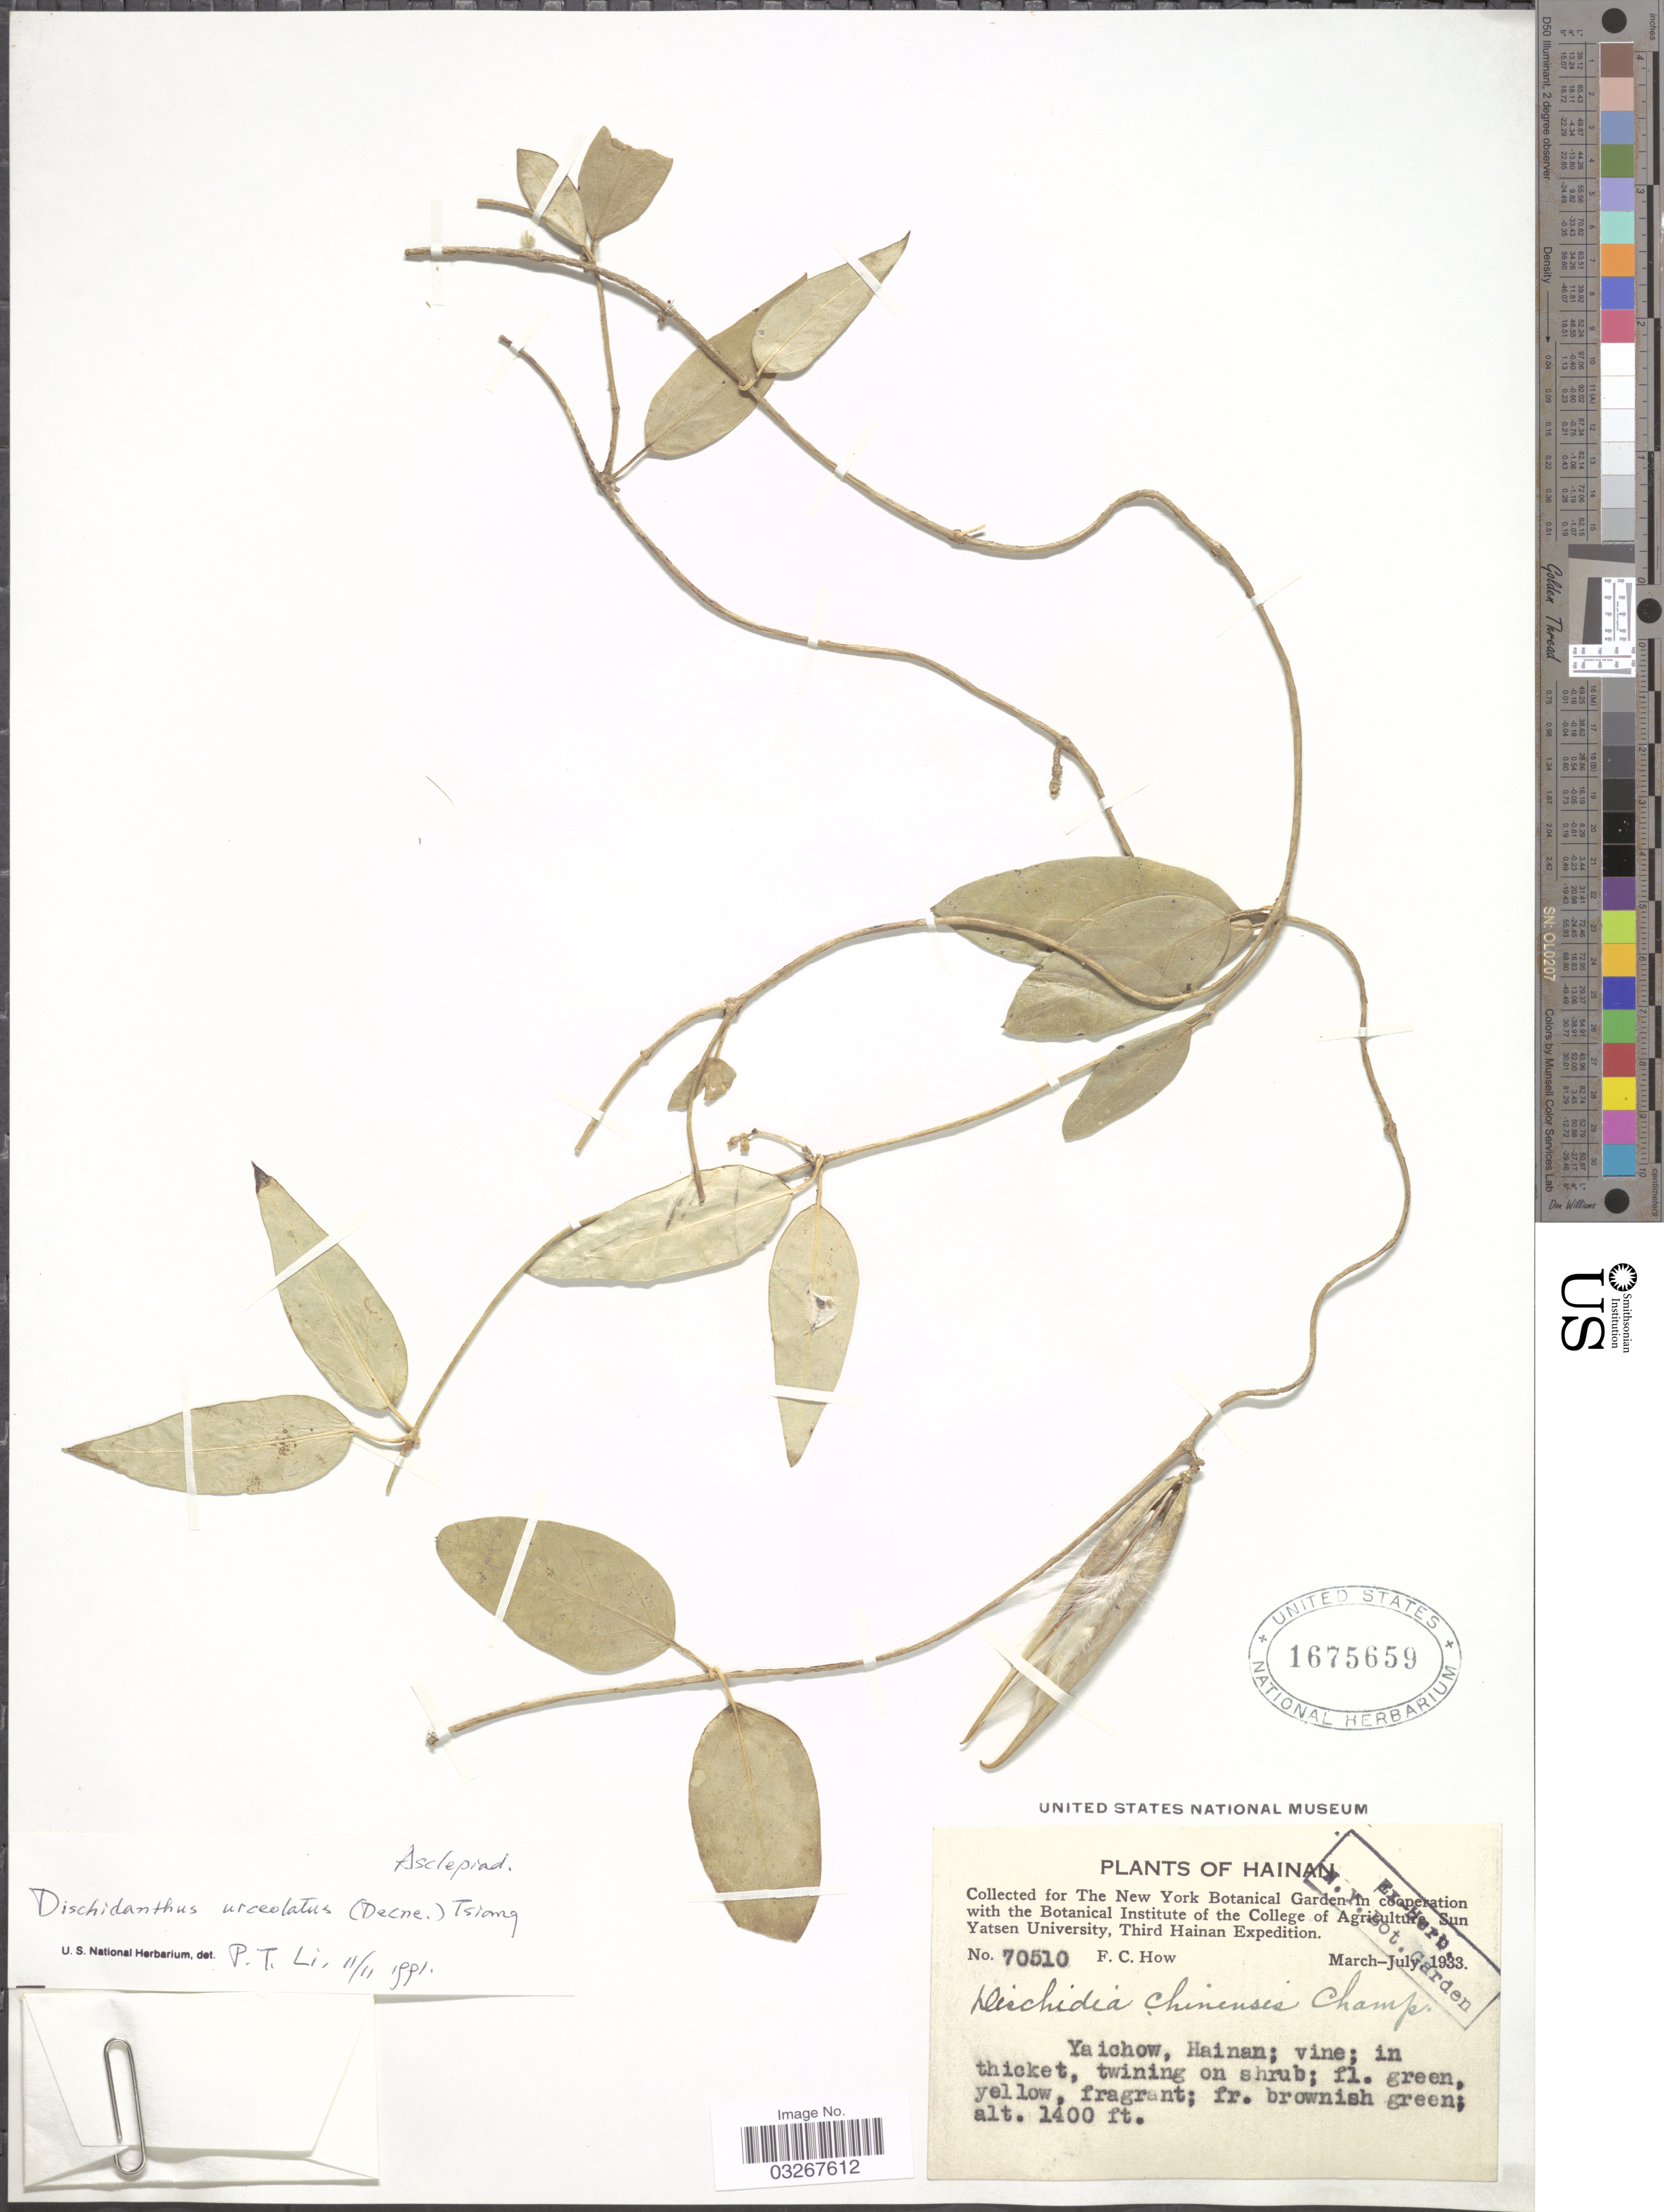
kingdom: Plantae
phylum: Tracheophyta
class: Magnoliopsida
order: Gentianales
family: Apocynaceae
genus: Dischidanthus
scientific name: Dischidanthus urceolatus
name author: (Decne.) Tsiang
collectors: F. C. How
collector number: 70510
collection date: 1933-03/1933-07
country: China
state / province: Hainan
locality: Yaichow.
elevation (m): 427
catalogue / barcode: US 1675659